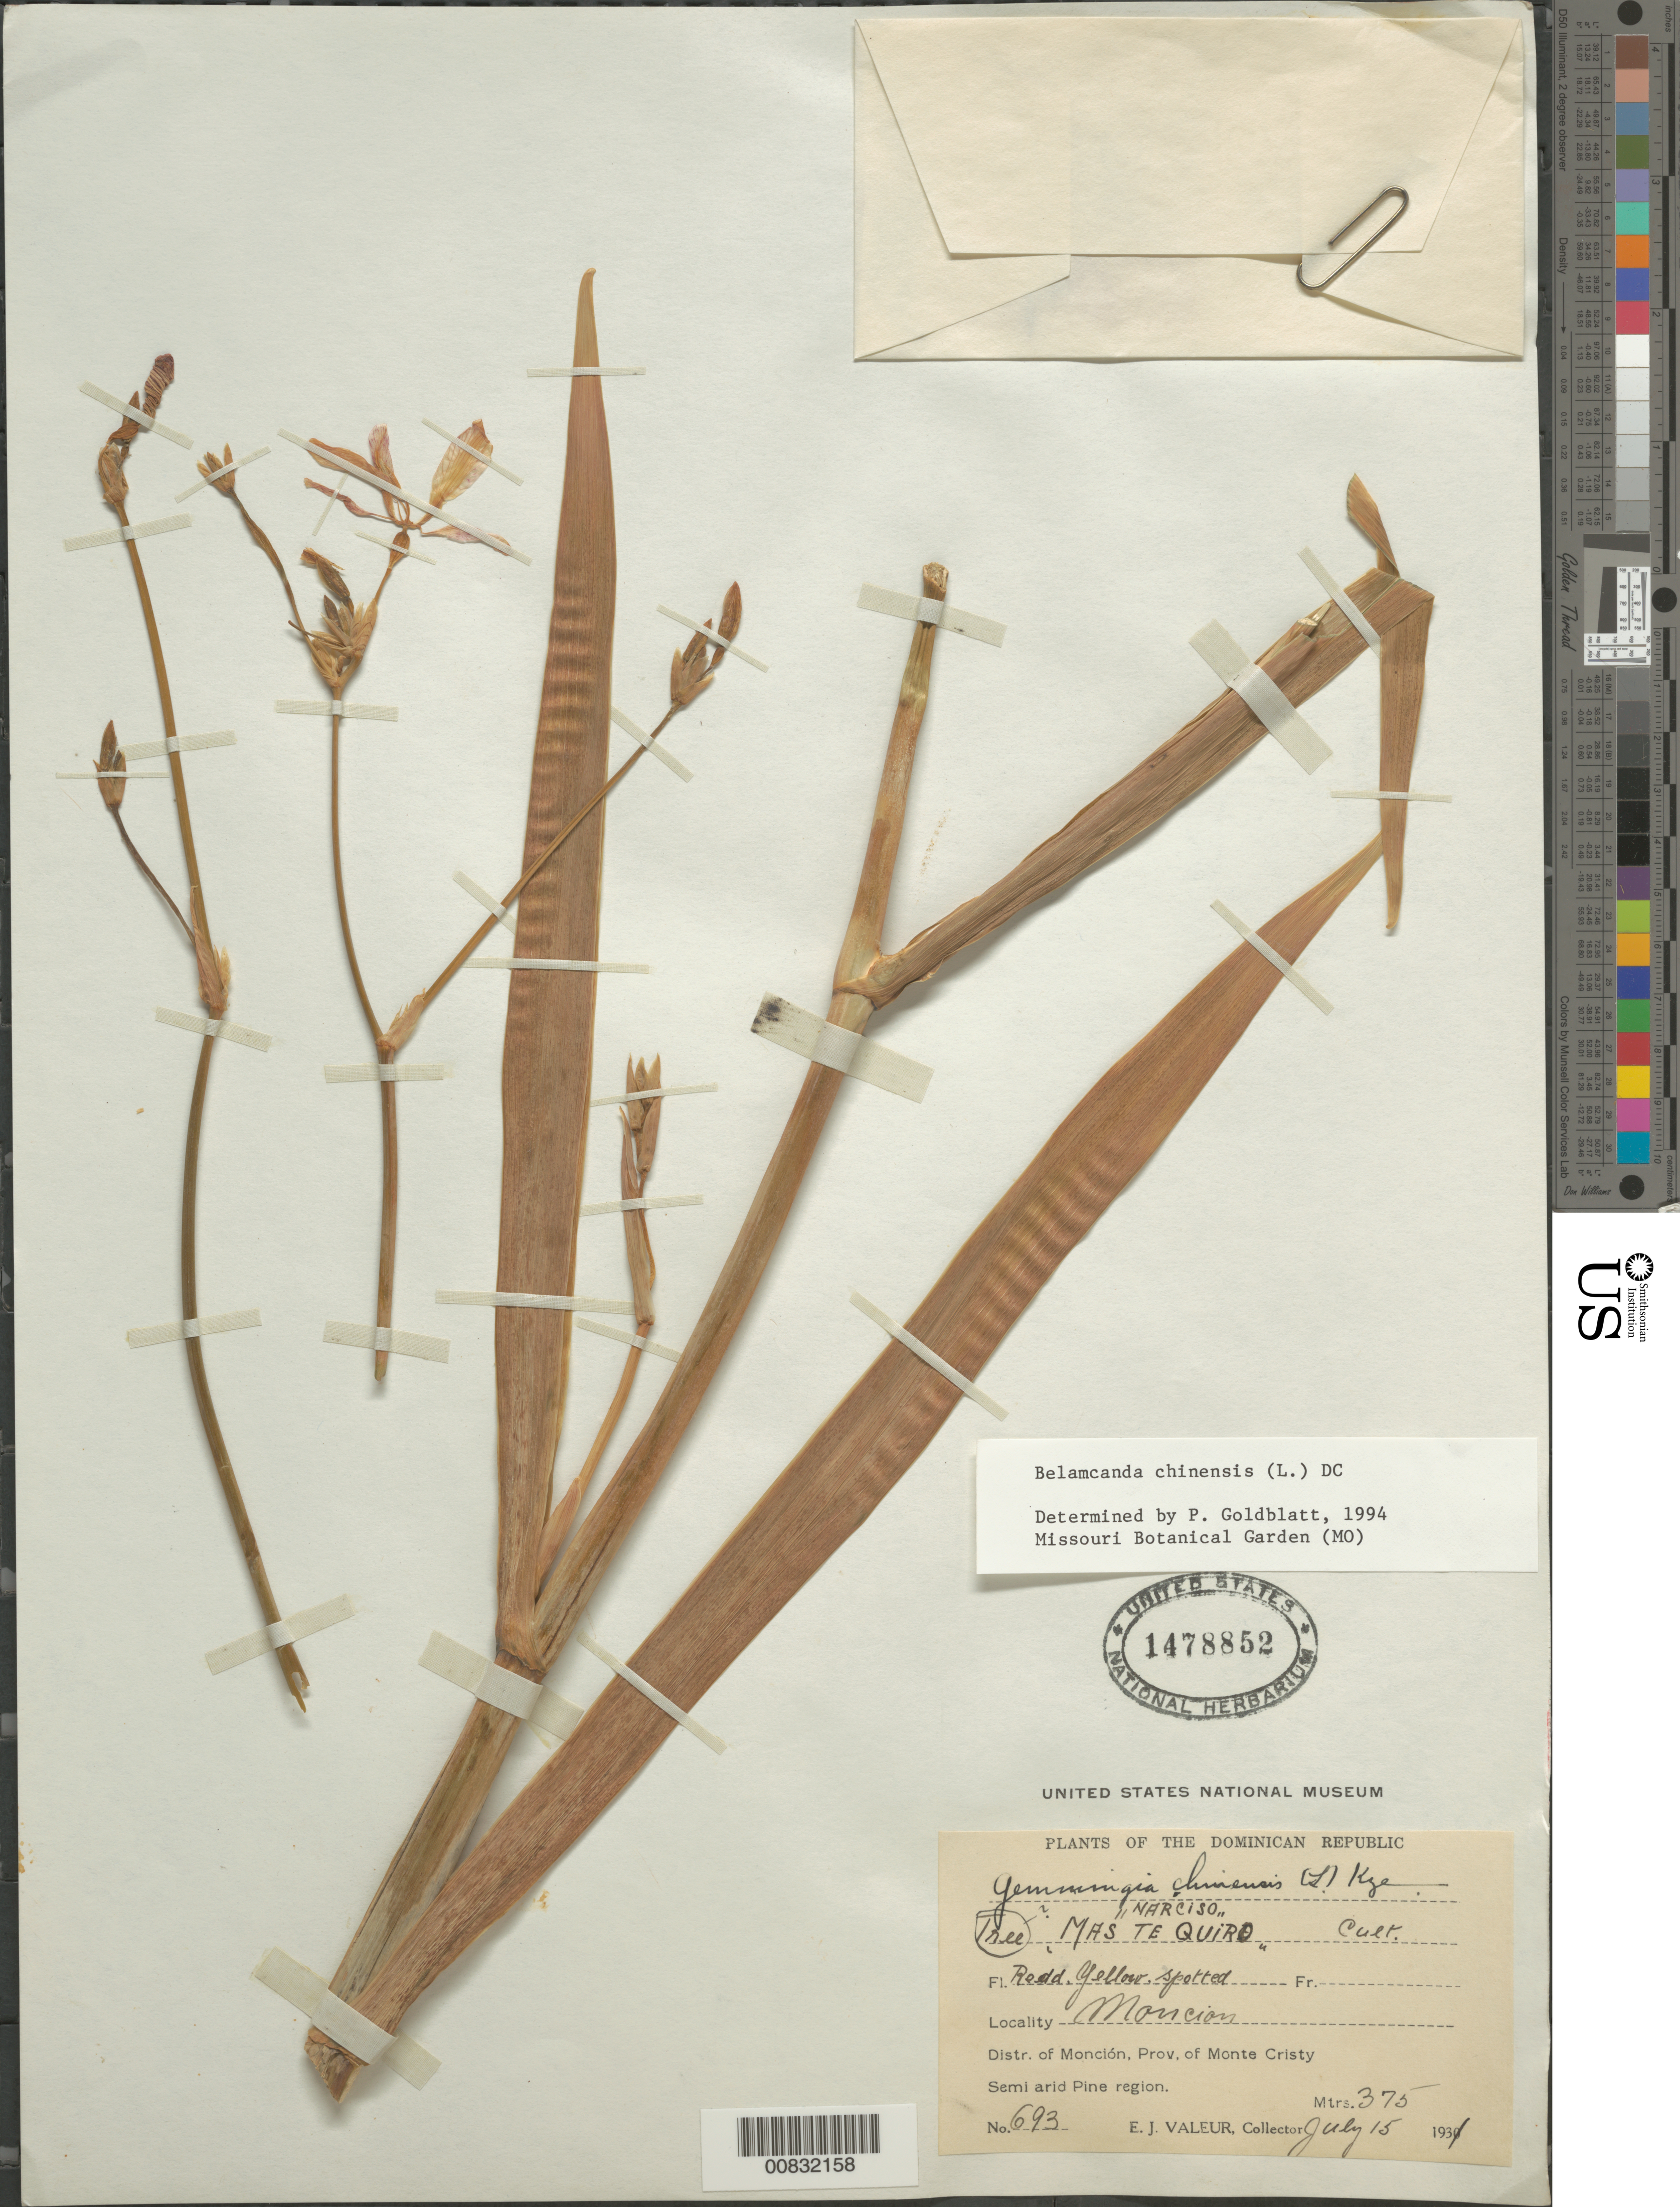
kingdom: Plantae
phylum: Tracheophyta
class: Liliopsida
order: Asparagales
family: Iridaceae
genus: Iris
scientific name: Iris domestica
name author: (L.) Goldblatt & Mabb.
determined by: Goldblatt, P.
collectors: E. Valeur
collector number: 693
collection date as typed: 15 Jul 1931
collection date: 1931-07-15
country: Dominican Republic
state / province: Monte Cristi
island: Hispaniola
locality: Distr. of Monción. Monción.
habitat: Semi arid Pine region.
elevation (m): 375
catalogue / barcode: US 1478852